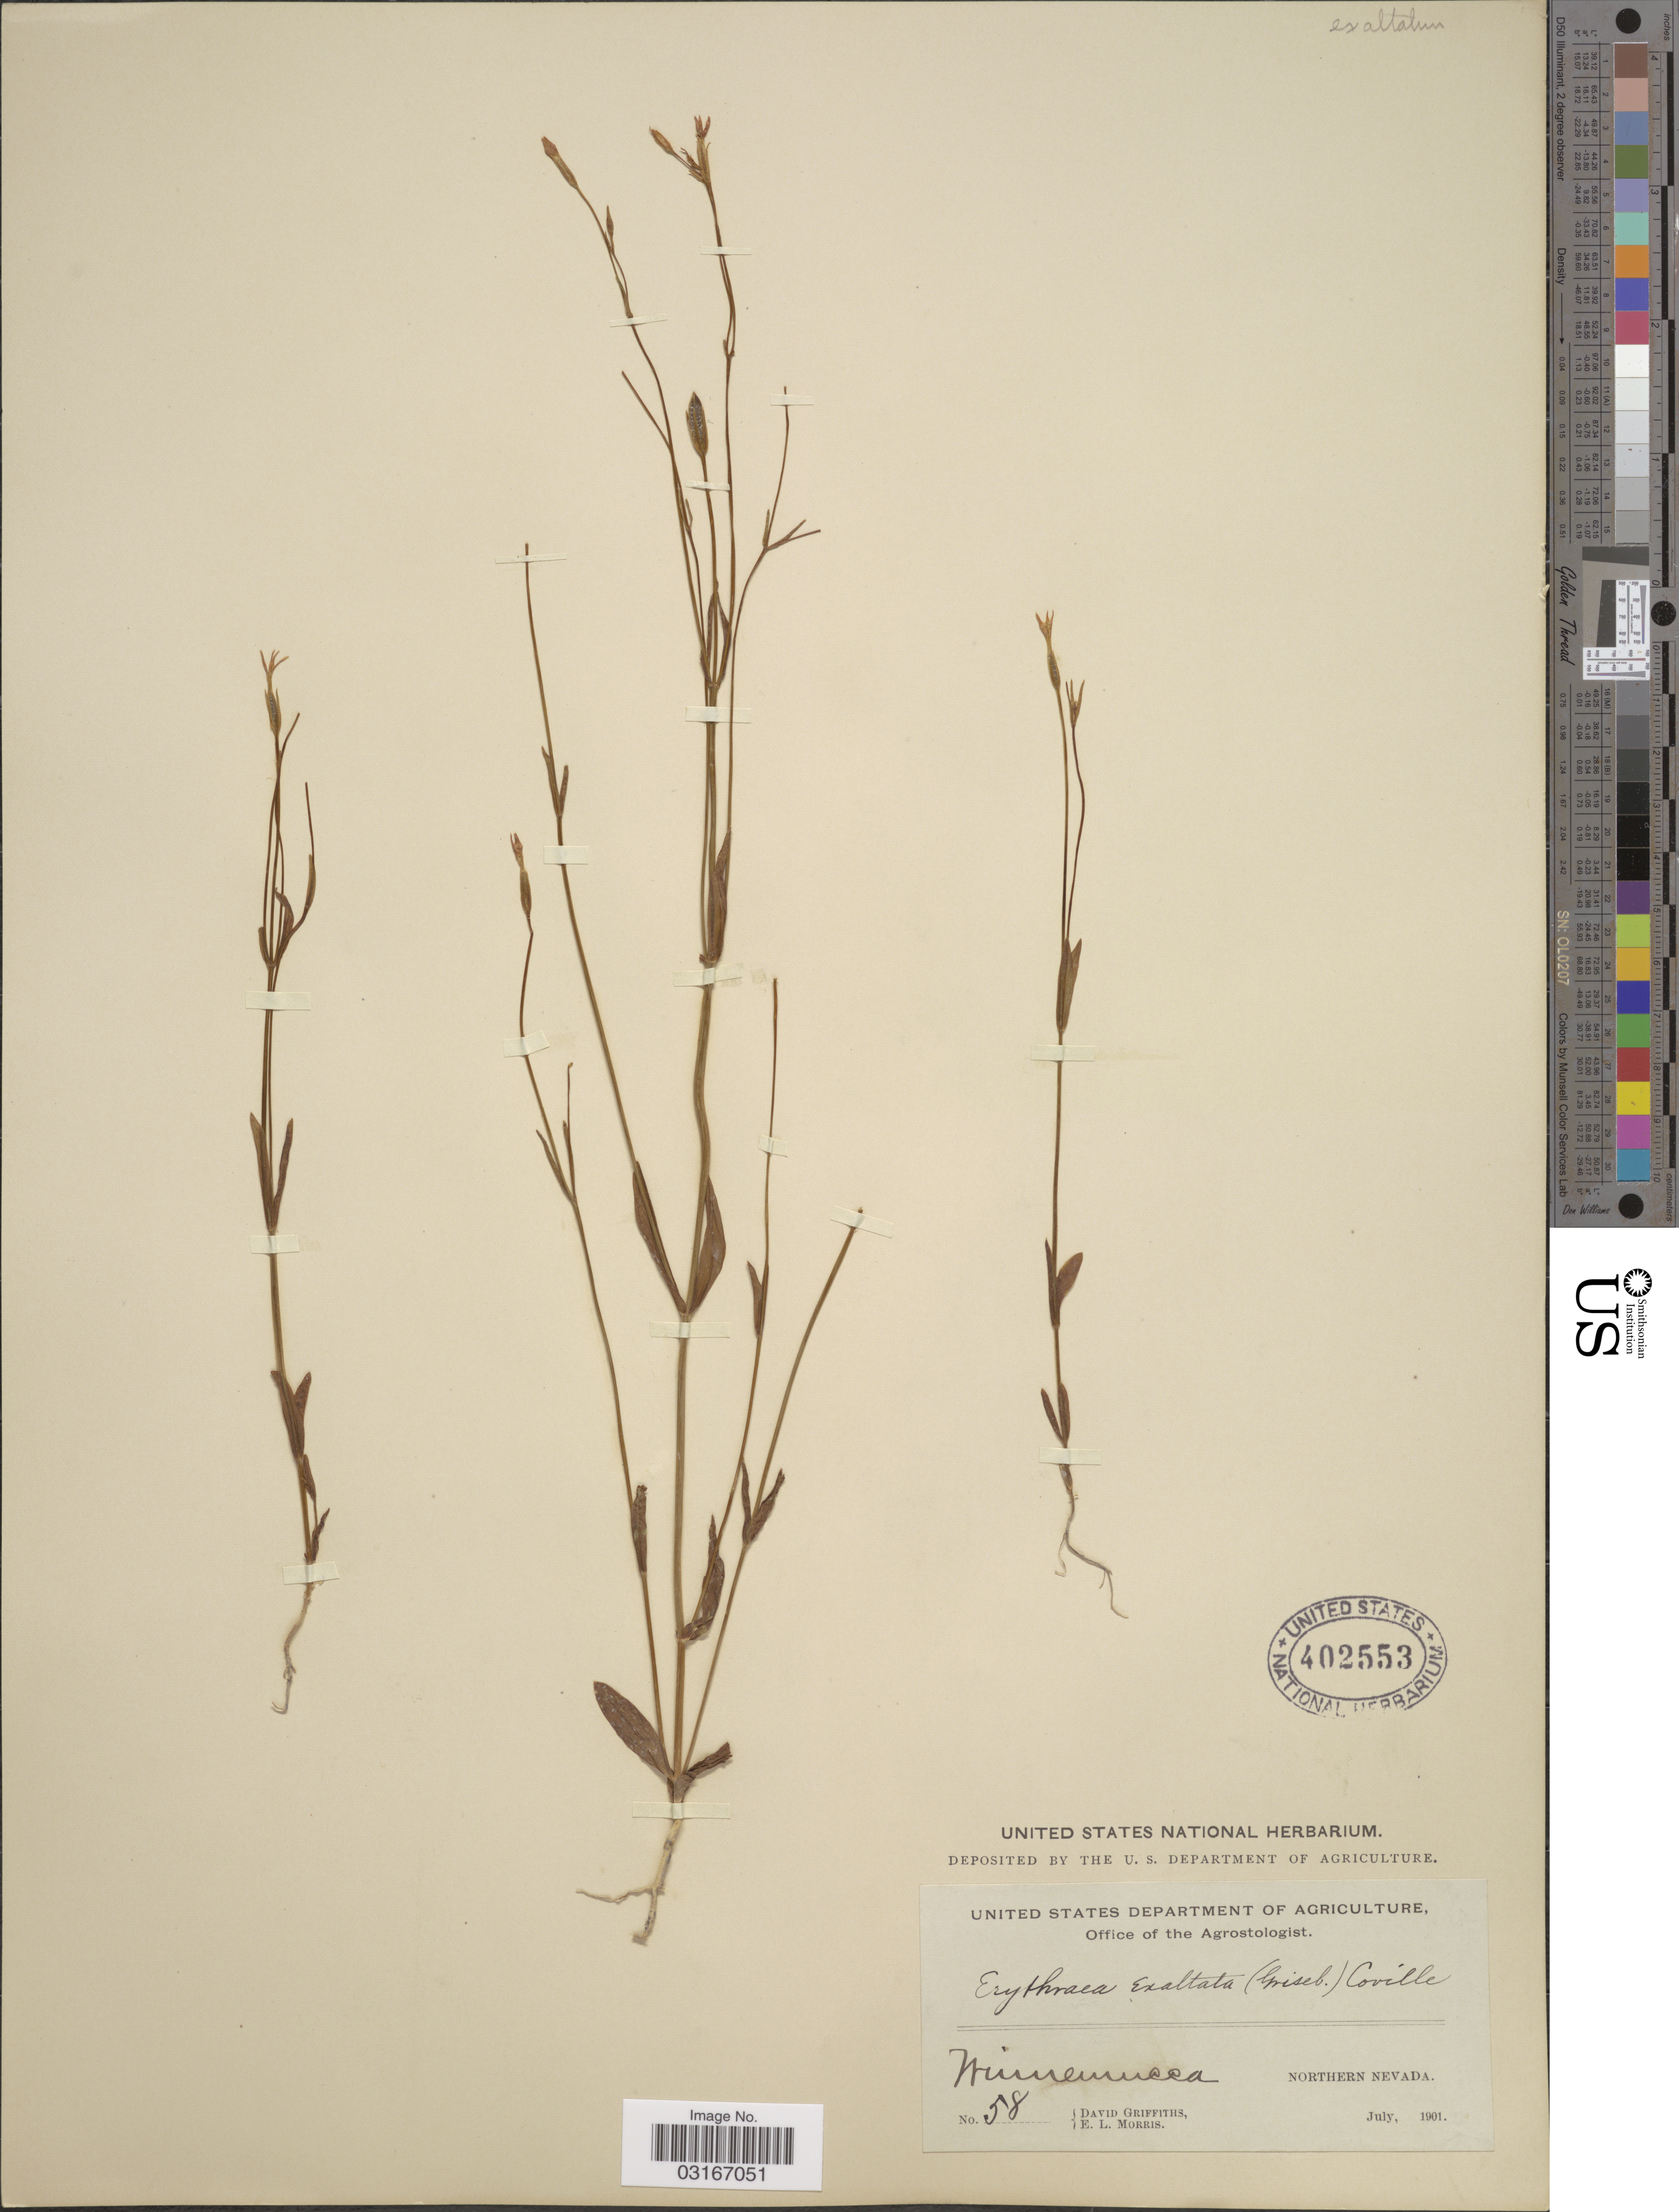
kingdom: Plantae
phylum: Tracheophyta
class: Magnoliopsida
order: Gentianales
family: Gentianaceae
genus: Centaurium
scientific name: Centaurium exaltatum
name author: (Griseb.) W. Wight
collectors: D. Griffiths & E. Morris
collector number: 58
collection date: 1901-07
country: United States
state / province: Nevada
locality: Winnemucca, Northern Nevada.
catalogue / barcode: US 402553